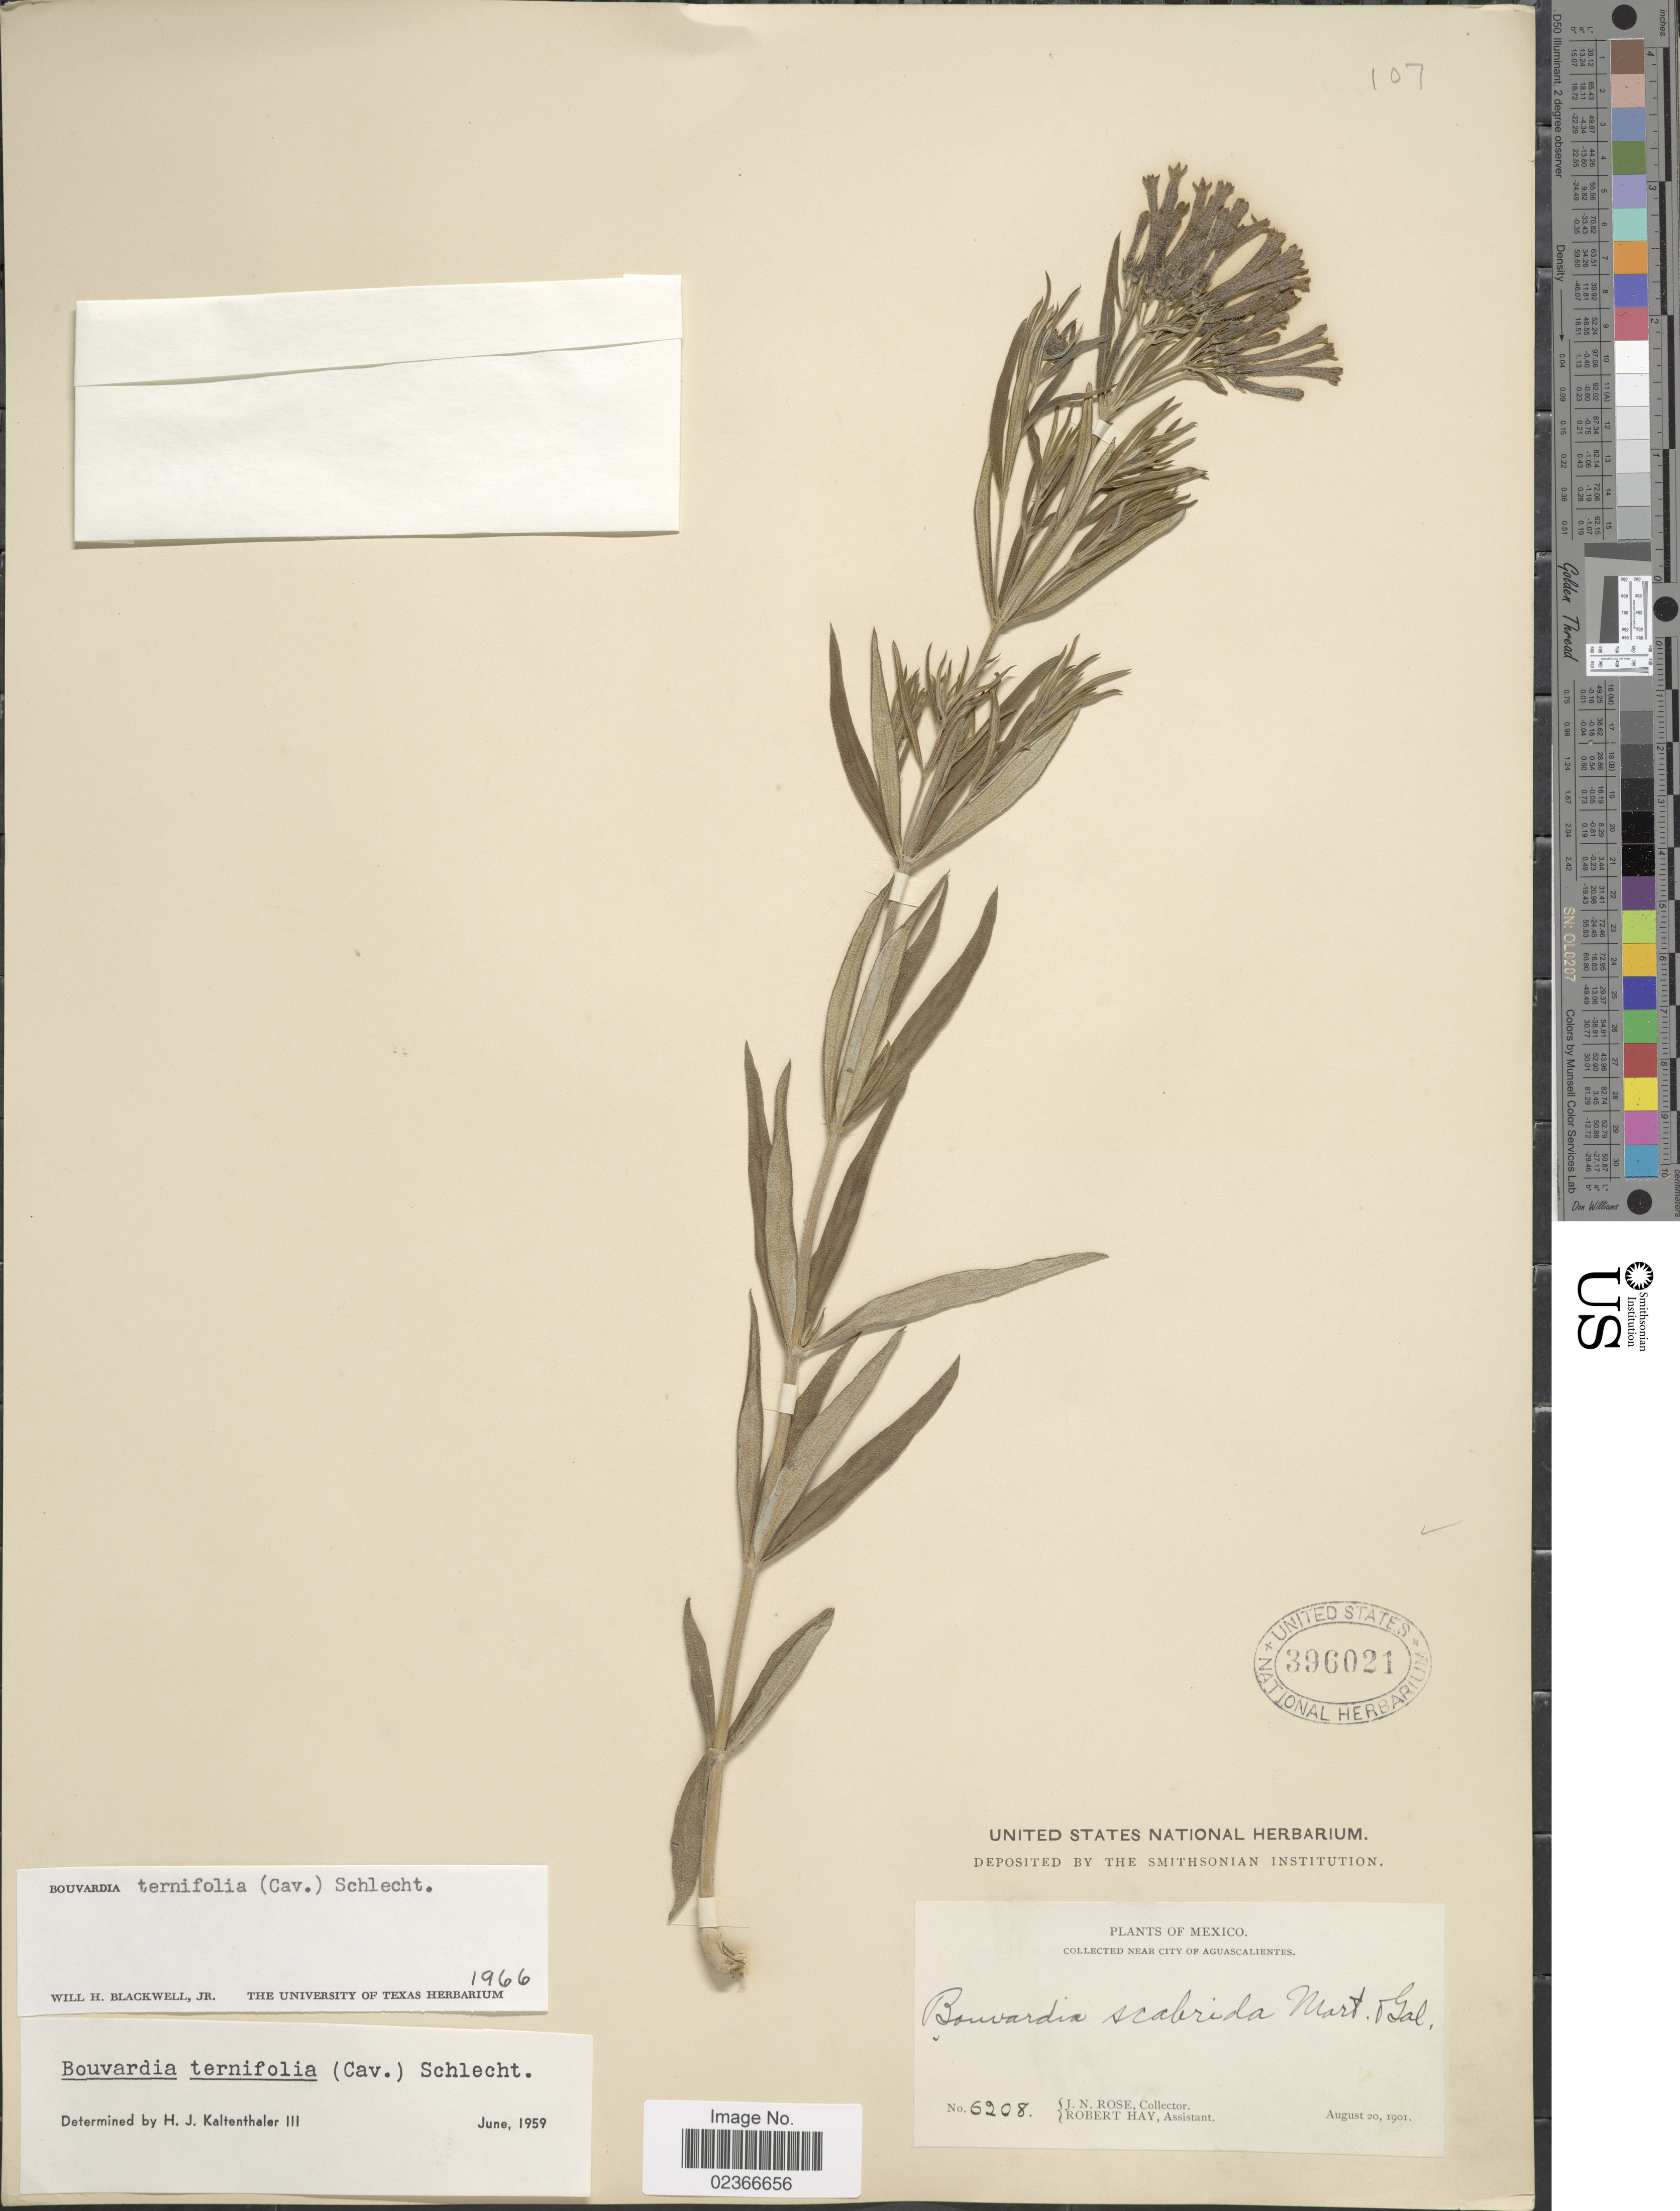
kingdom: Plantae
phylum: Tracheophyta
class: Magnoliopsida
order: Gentianales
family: Rubiaceae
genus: Bouvardia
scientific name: Bouvardia ternifolia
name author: (Cav.) Schltdl.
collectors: J. N. Rose & R. H. Hay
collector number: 6208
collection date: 1901-08-20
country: Mexico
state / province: Aguascalientes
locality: Near city of Aguascalientes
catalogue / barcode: US 396021